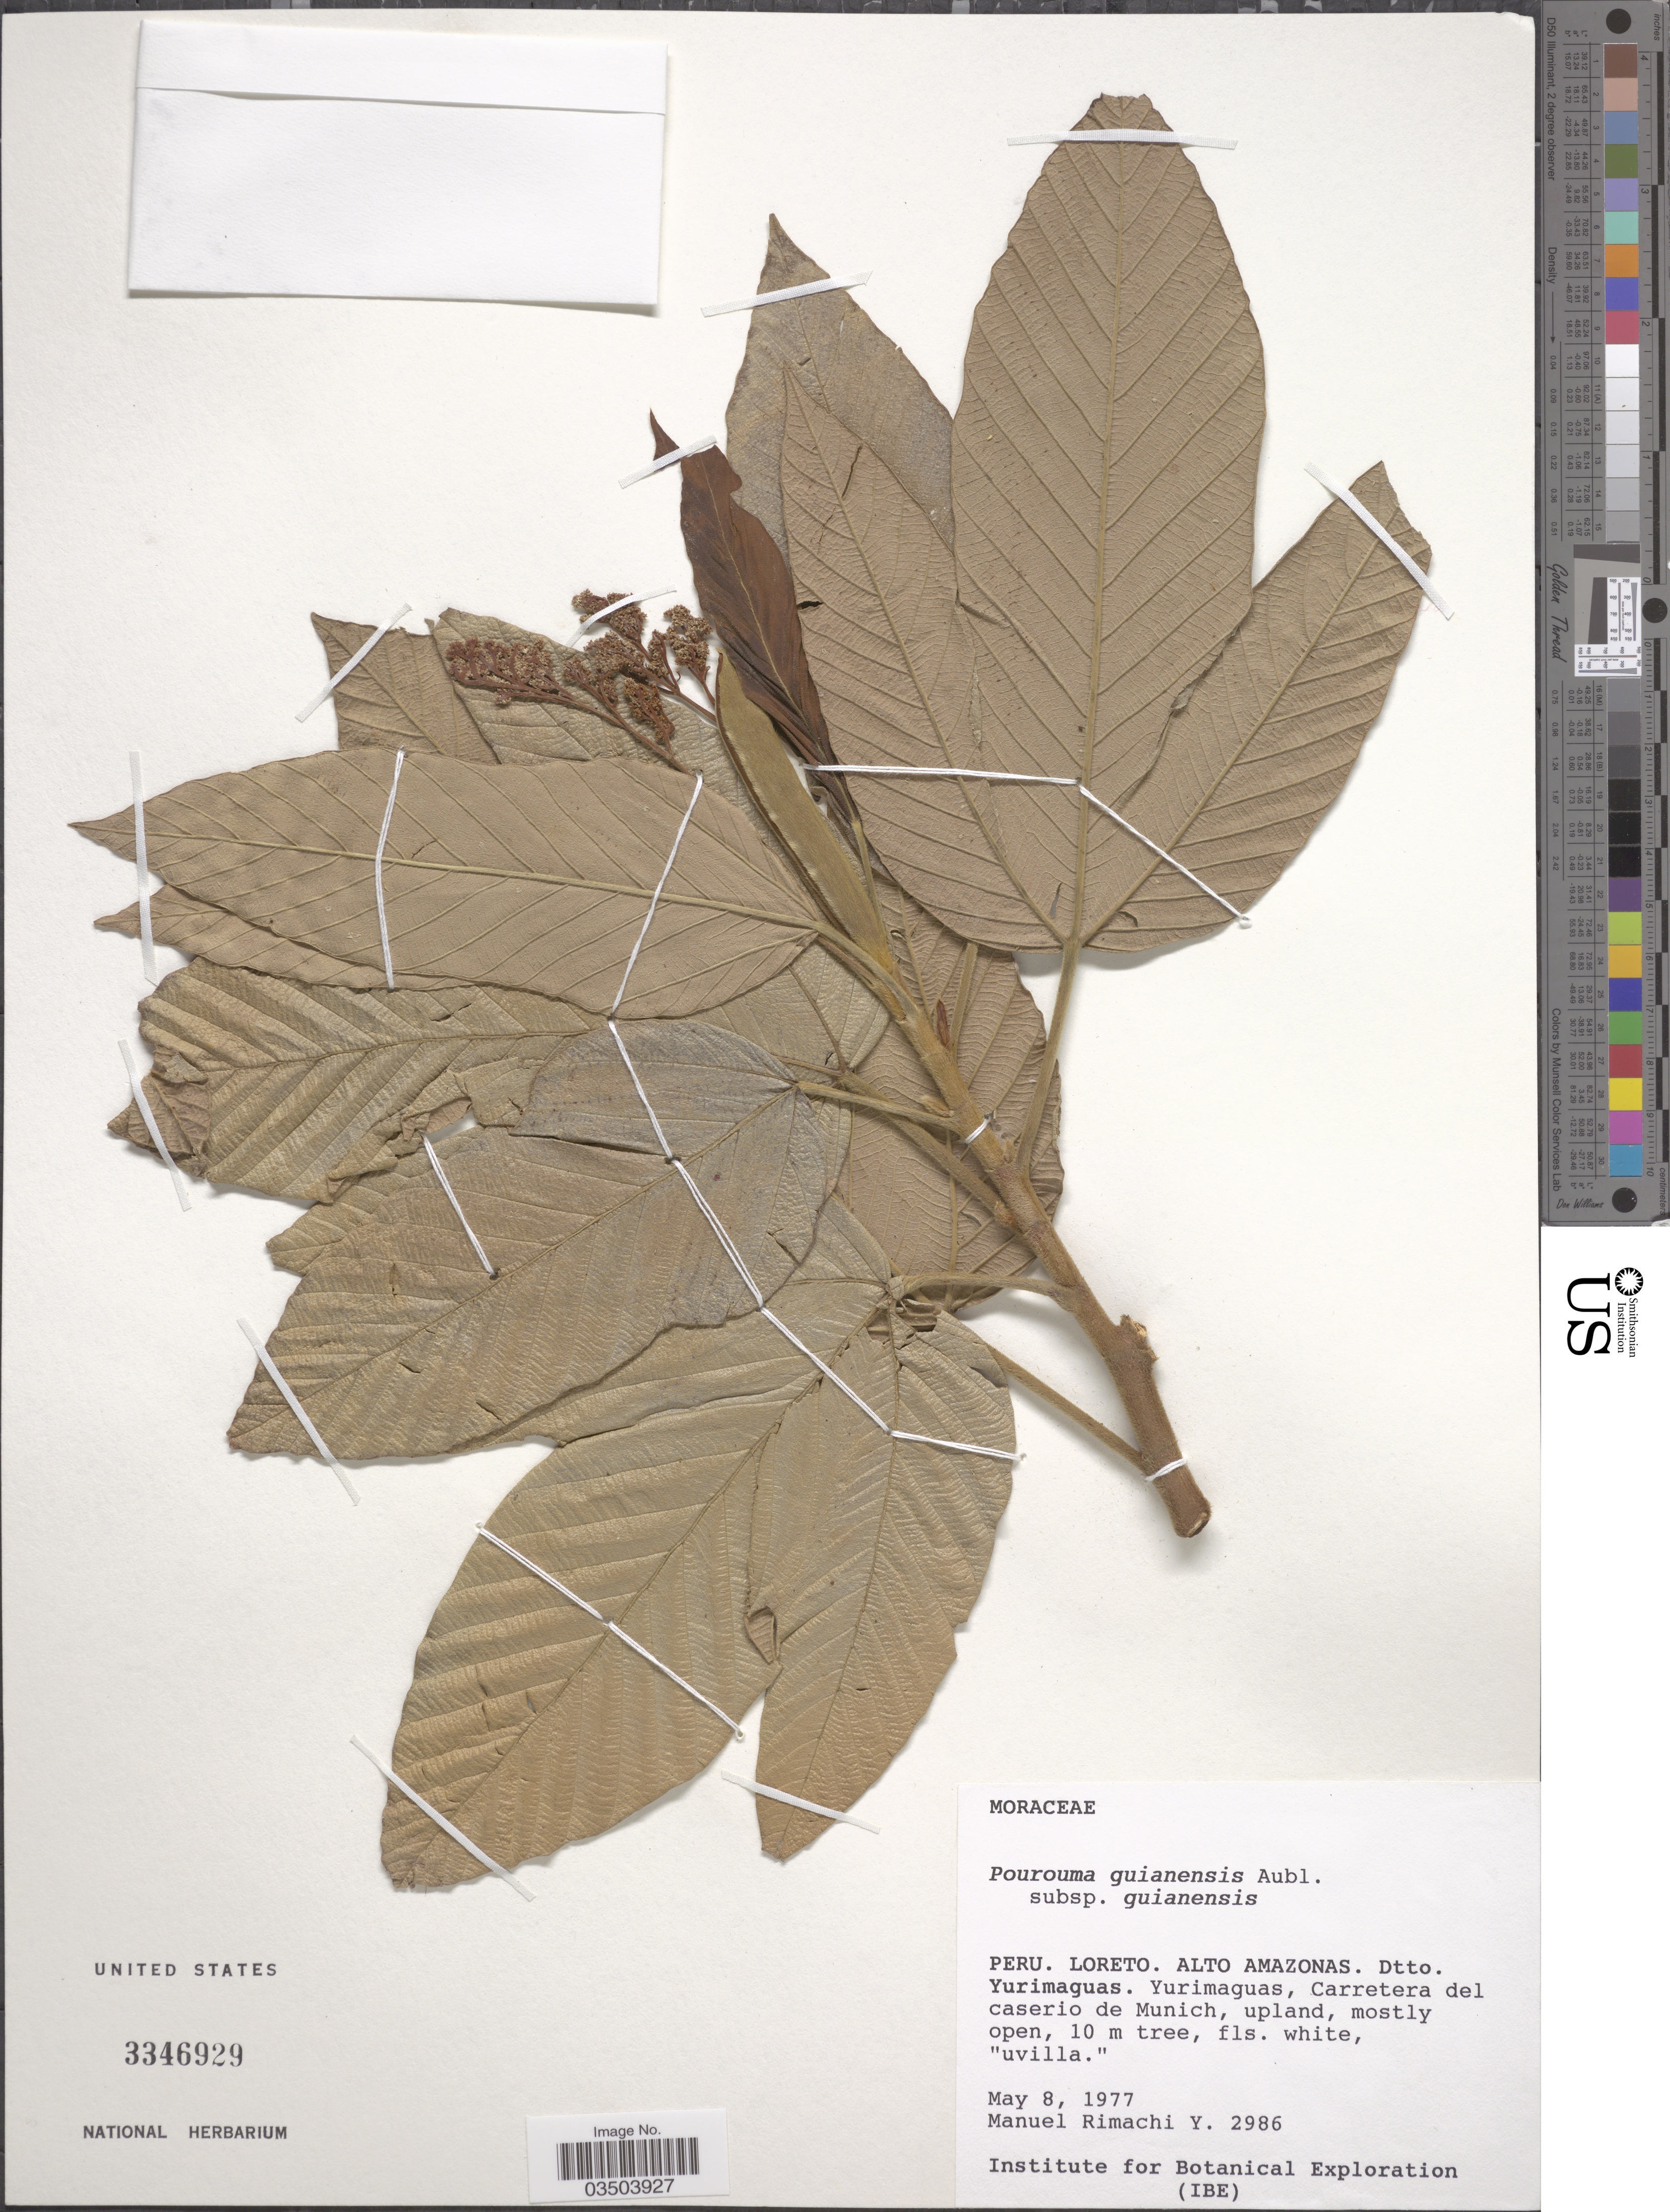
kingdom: Plantae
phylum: Tracheophyta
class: Magnoliopsida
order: Rosales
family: Urticaceae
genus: Pourouma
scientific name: Pourouma guianensis subsp. guianensis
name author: Aubl.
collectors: M. Rimachi Y.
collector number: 2986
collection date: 1977-05-08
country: Peru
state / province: Loreto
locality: Alto Amazonas. Dtto. Yurimaguas. Yurimaguas, Carretera del caserio de Munich.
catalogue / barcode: US 3346929